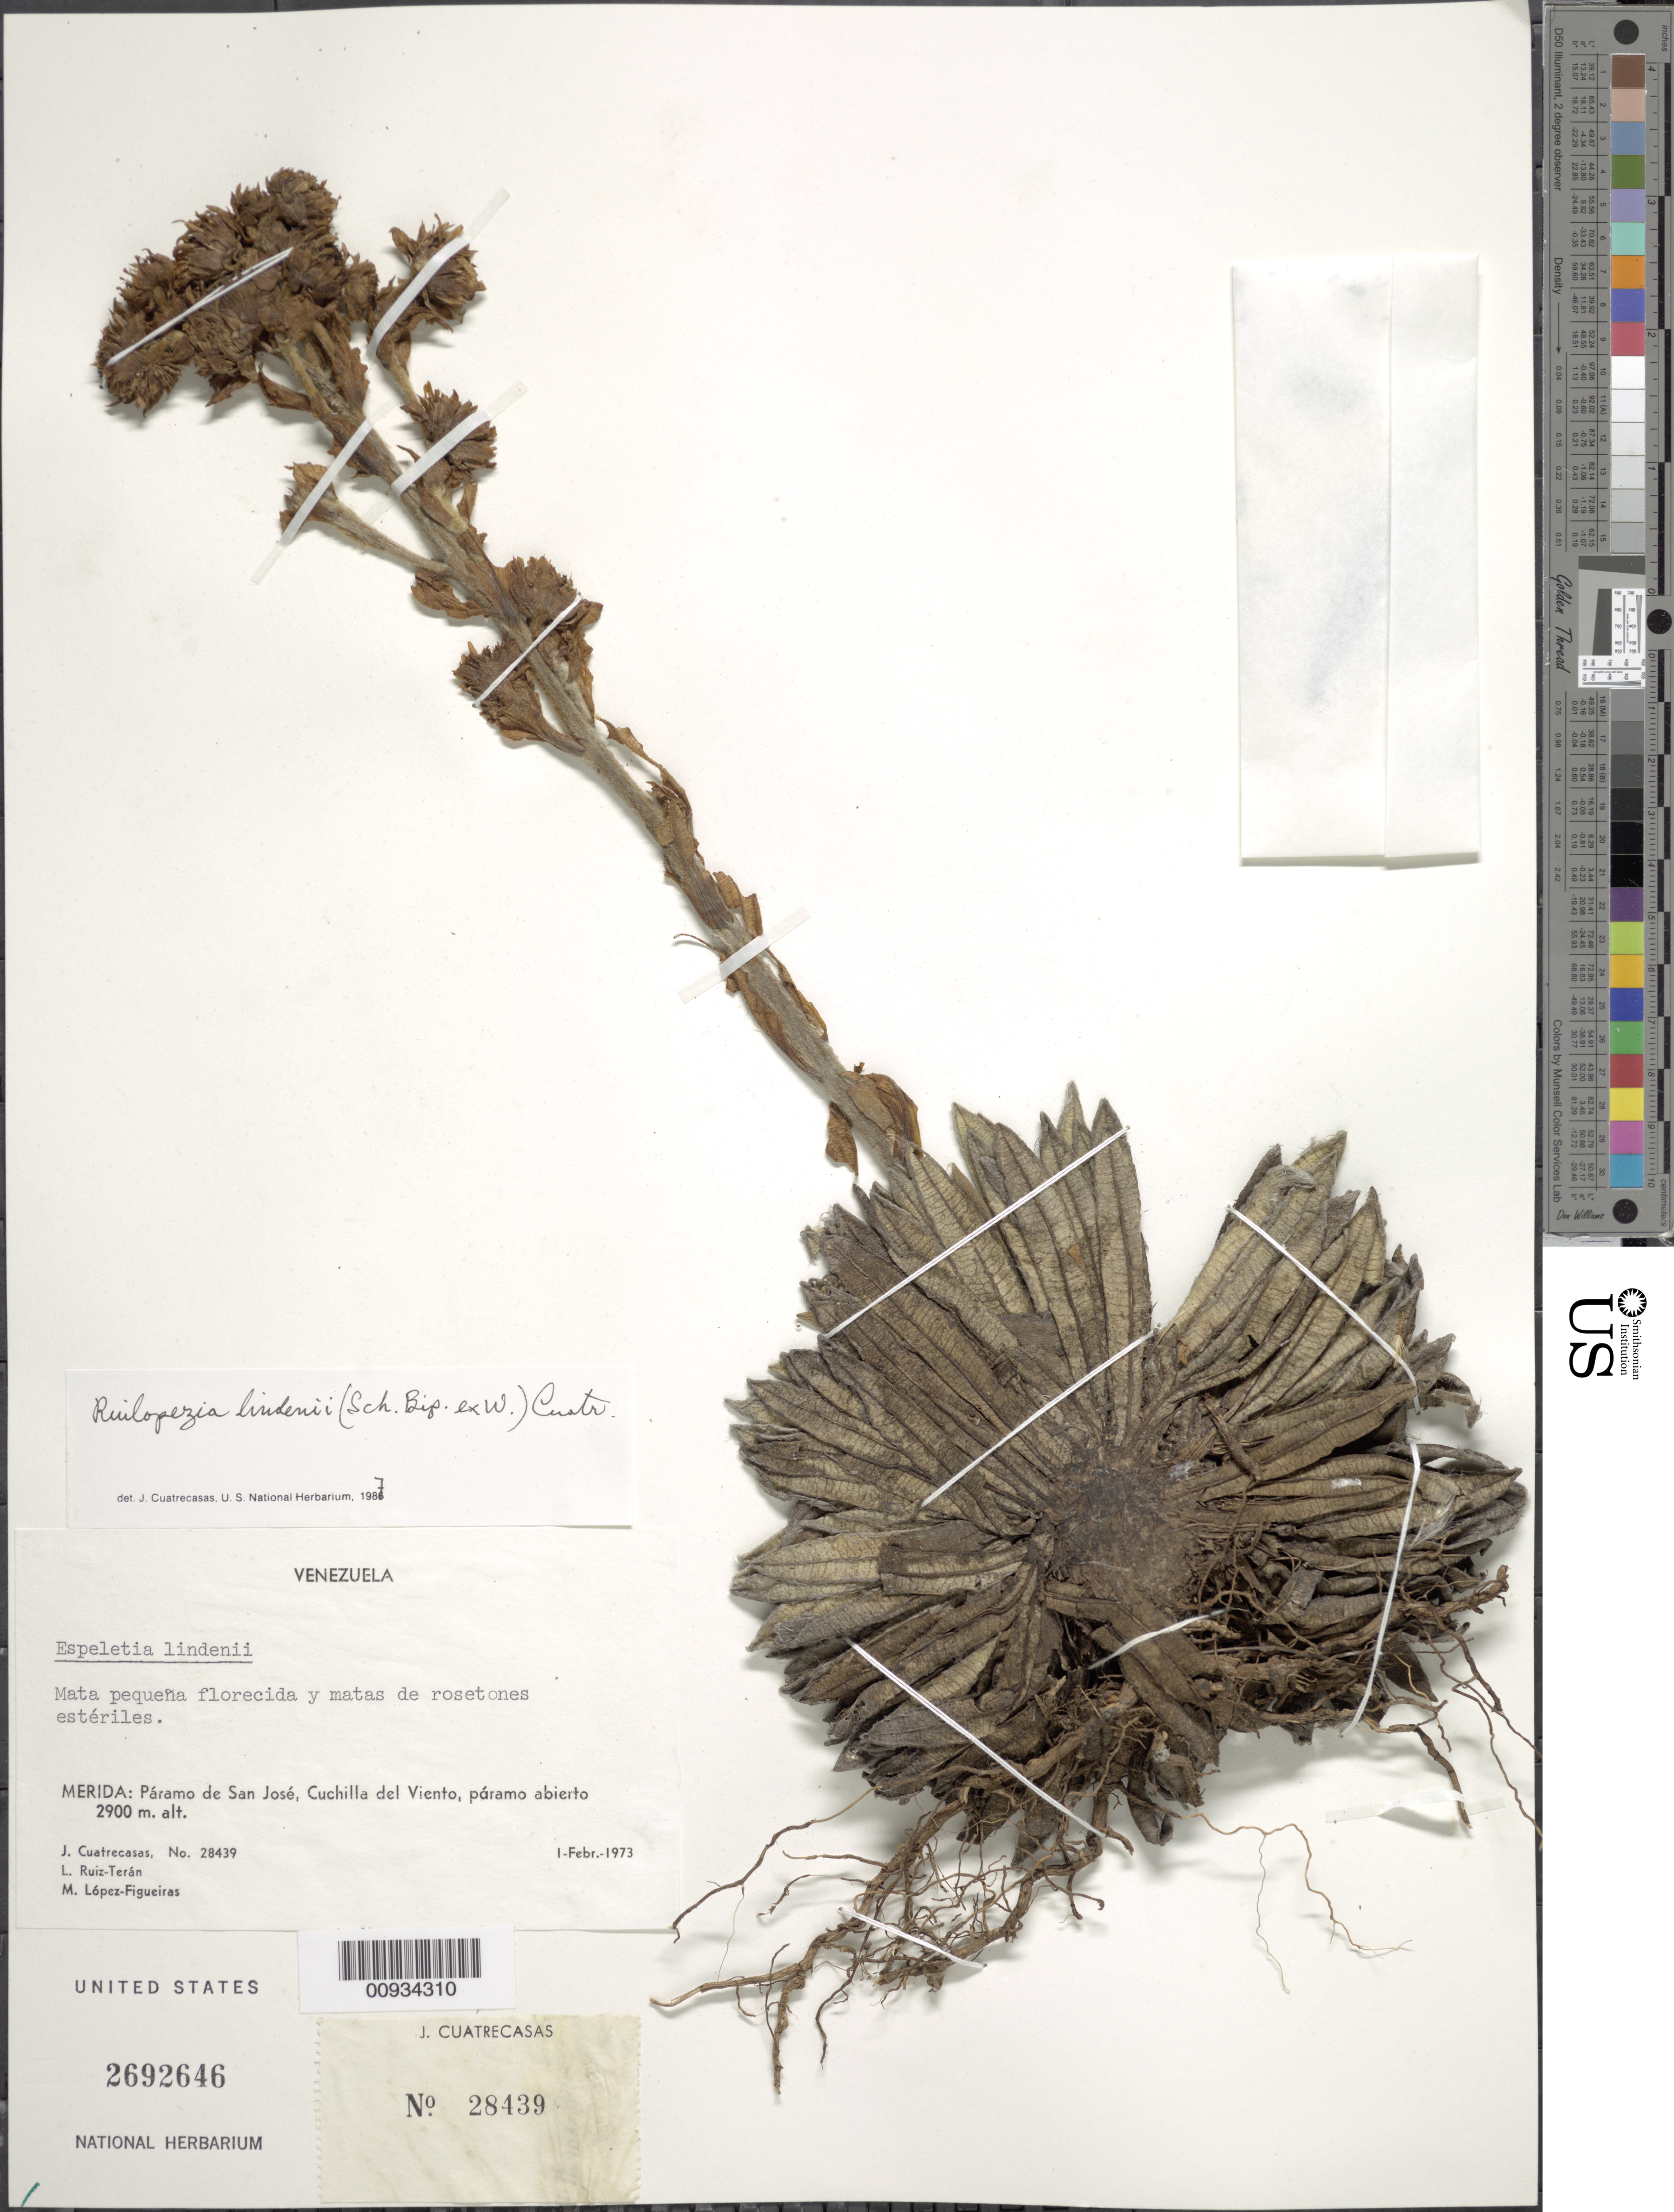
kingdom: Plantae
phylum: Tracheophyta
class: Magnoliopsida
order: Asterales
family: Asteraceae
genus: Ruilopezia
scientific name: Ruilopezia lindenii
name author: (Sch. Bip. ex Wedd.) Cuatrec.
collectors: J. Cuatrecasas, L. E. Ruíz-Terán & M. López Figueiras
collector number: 28439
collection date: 1973-02-01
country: Venezuela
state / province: Mérida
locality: Páramo de San José. Páramo de San José, Cuchilla del Viento, páramo abierto.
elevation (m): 2900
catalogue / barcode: US 2692646